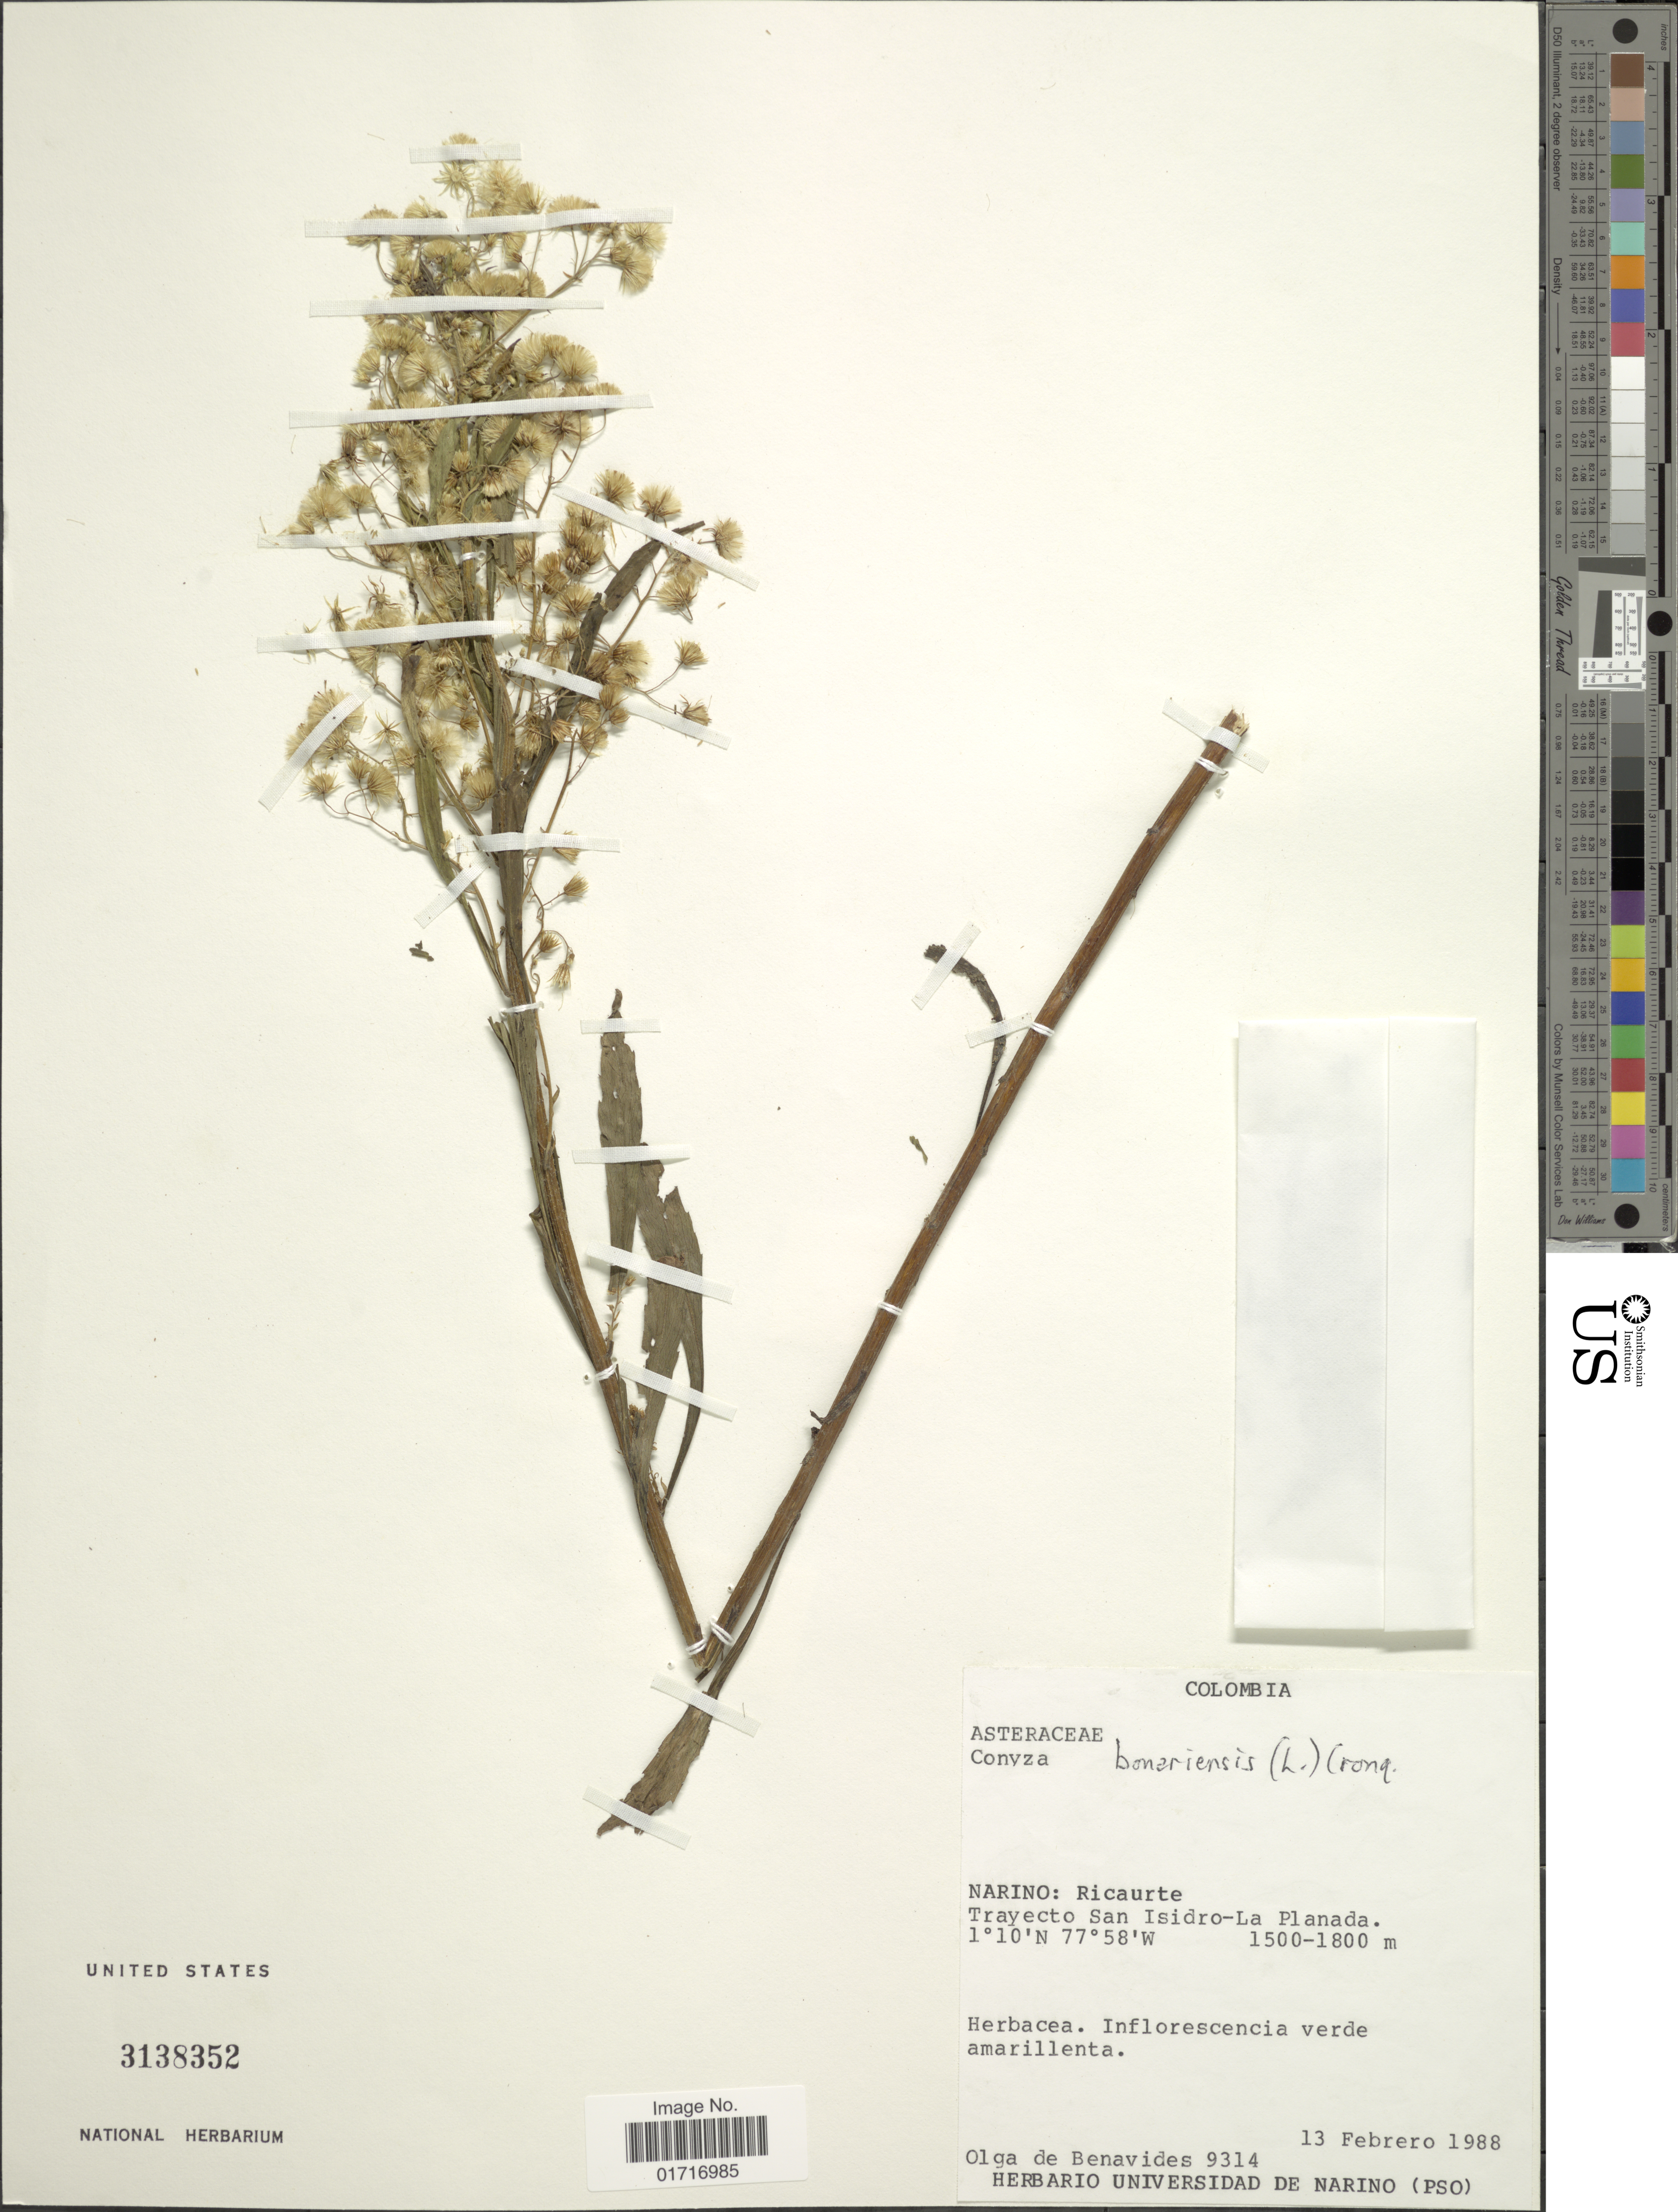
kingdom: Plantae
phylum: Tracheophyta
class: Magnoliopsida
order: Asterales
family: Asteraceae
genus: Conyza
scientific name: Conyza bonariensis var. leiotheca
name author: (S.F. Blake) Cuatrec.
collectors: Olga S. de Benavides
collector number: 9314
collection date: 1988-02-13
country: Colombia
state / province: Nariño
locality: Narino Ricaurte, Trayeto San Isidoro-La Planada.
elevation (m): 1500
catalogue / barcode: US 3138352